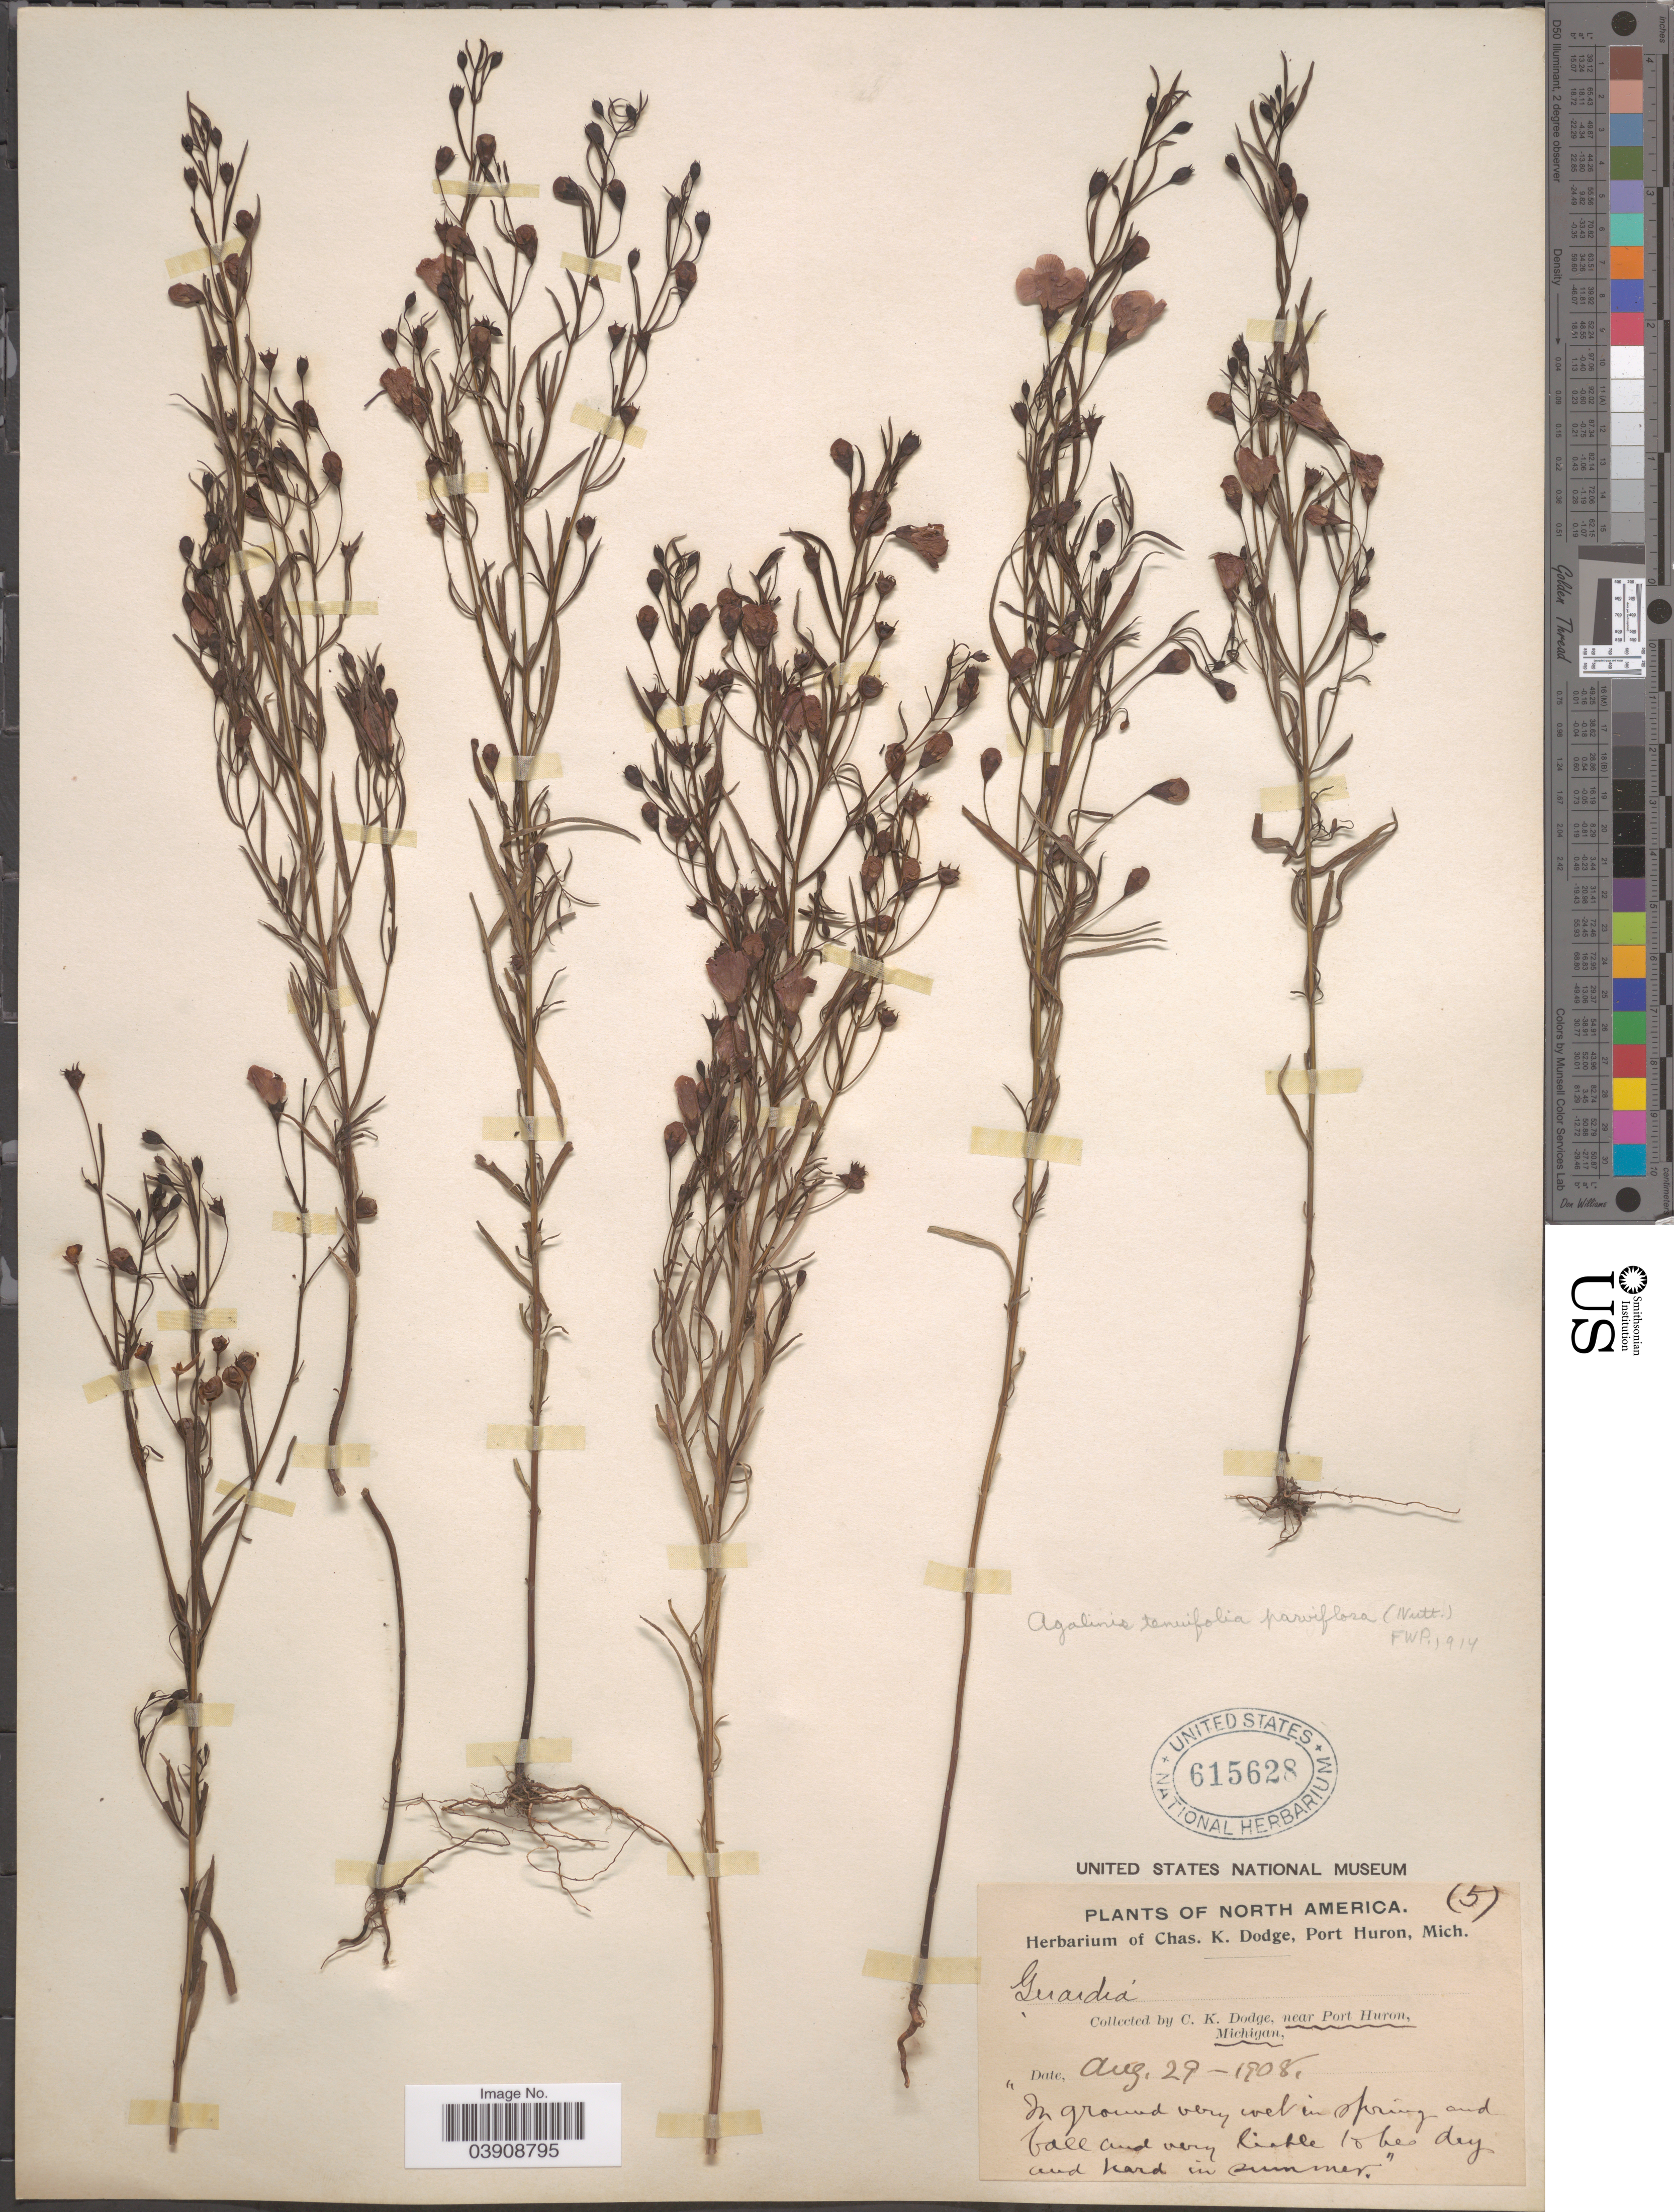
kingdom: Plantae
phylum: Tracheophyta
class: Magnoliopsida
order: Lamiales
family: Orobanchaceae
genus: Agalinis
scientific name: Agalinis tenuifolia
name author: (Vahl) Raf.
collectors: C. Dodge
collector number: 5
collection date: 1908-08-29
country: United States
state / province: Michigan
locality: Near Port Huron.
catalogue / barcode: US 615628